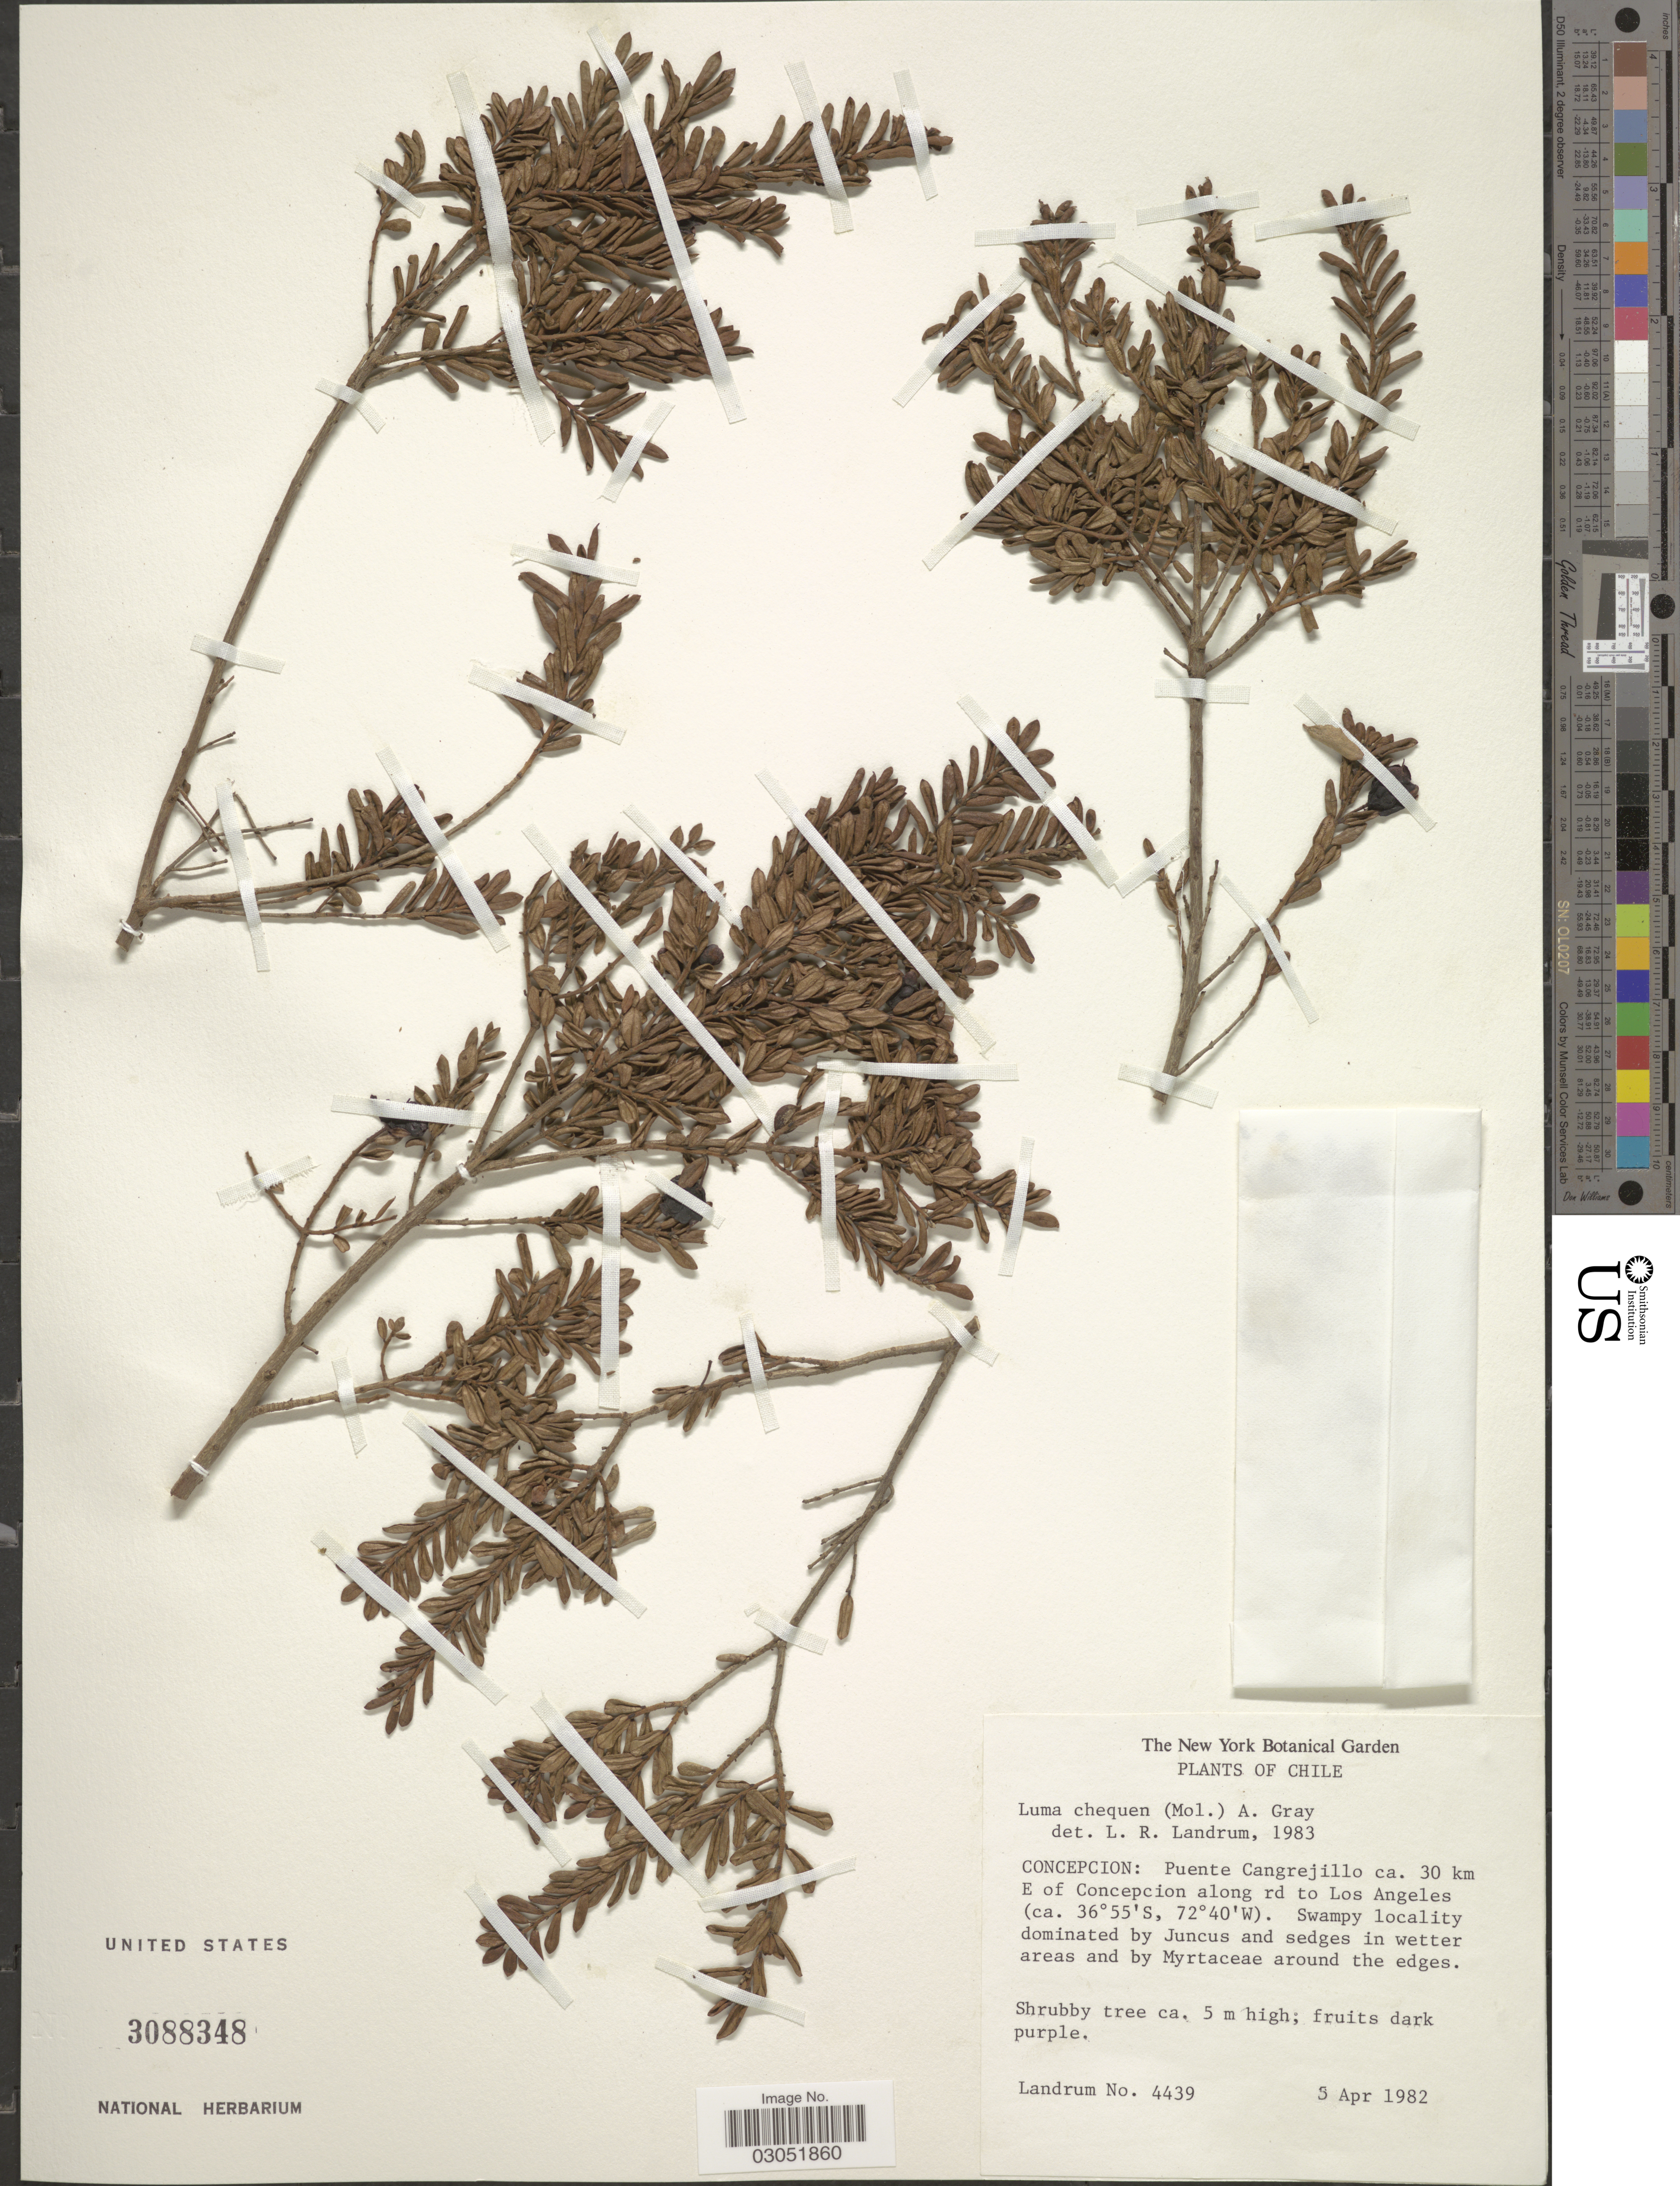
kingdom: Plantae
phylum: Tracheophyta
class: Magnoliopsida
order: Myrtales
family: Myrtaceae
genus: Luma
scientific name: Luma chequen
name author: (Molina) A. Gray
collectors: Landrum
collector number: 4439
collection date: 1982-04-05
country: Chile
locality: Concepcion: Puente Cangrejillo ca. 30 km E of Concepcion along rd to Los Angeles.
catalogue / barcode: US 3088348